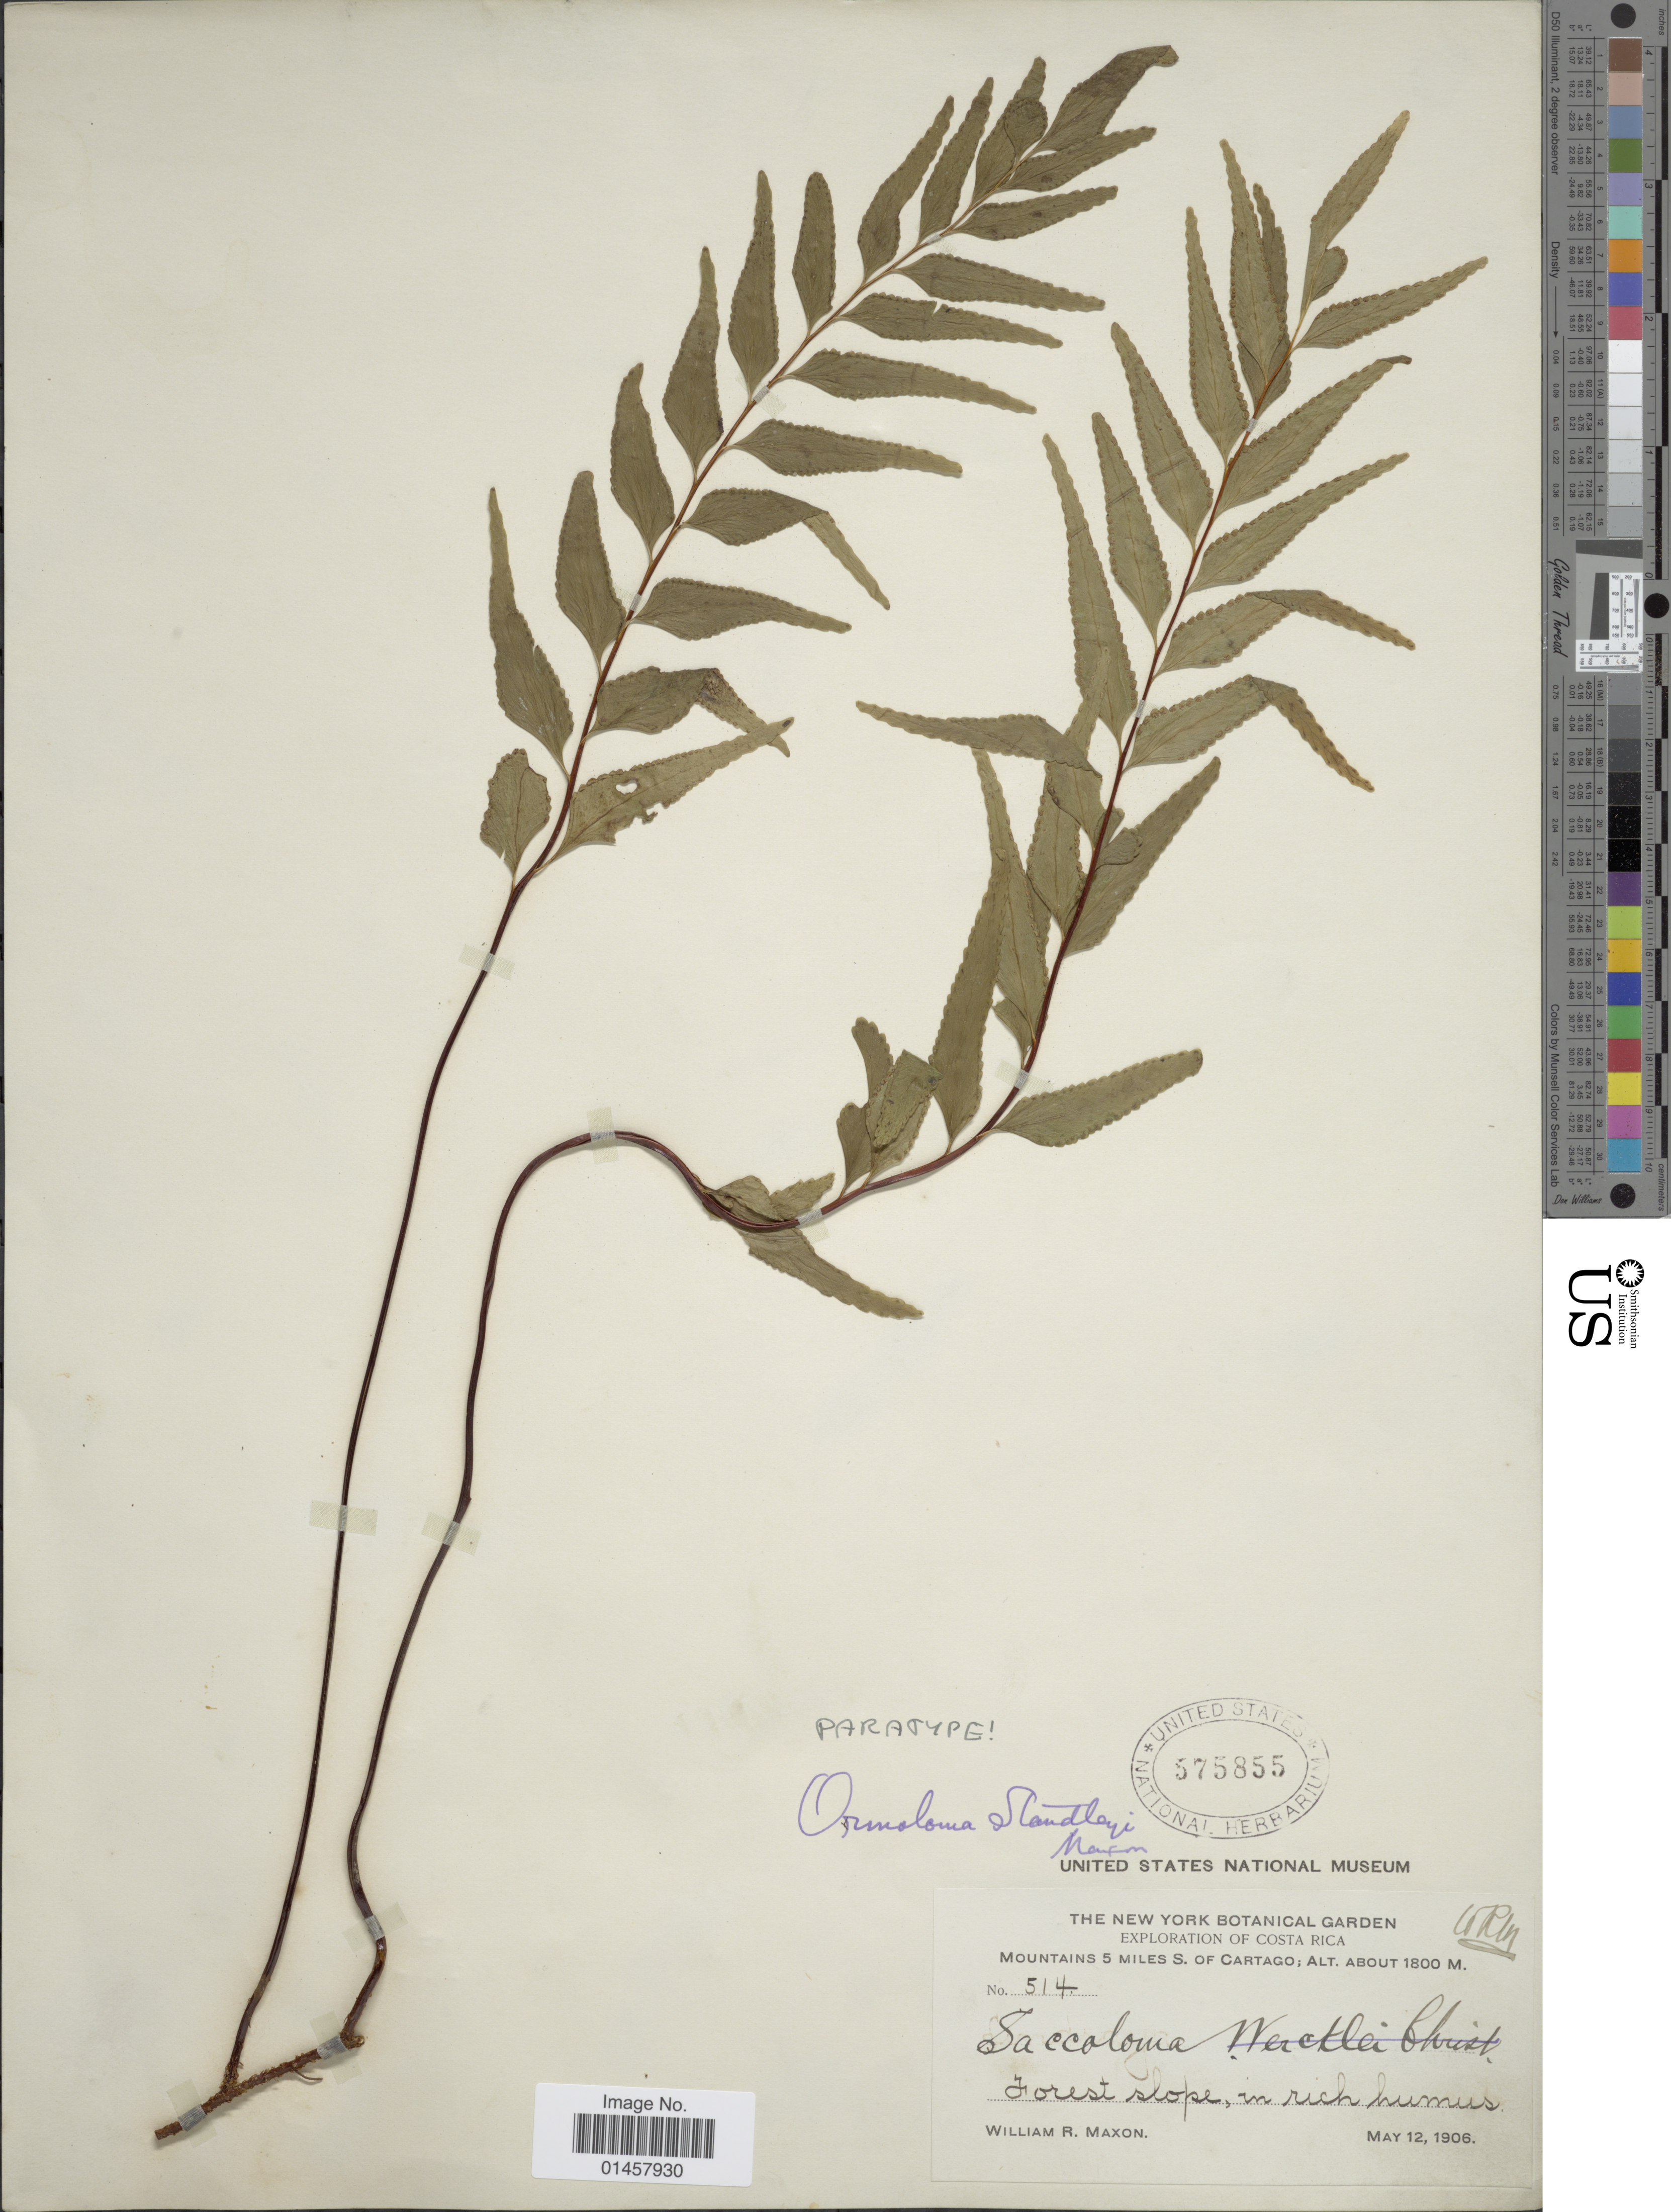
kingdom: Plantae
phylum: Tracheophyta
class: Polypodiopsida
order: Polypodiales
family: Lindsaeaceae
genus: Lindsaea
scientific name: Lindsaea standleyi comb. ined.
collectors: W. R. Maxon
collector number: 514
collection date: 1906-05-12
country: Costa Rica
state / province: Cartago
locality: Mountains 5miles S of Cartago, forest slope, in rich humus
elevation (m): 1800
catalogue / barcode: US 575855